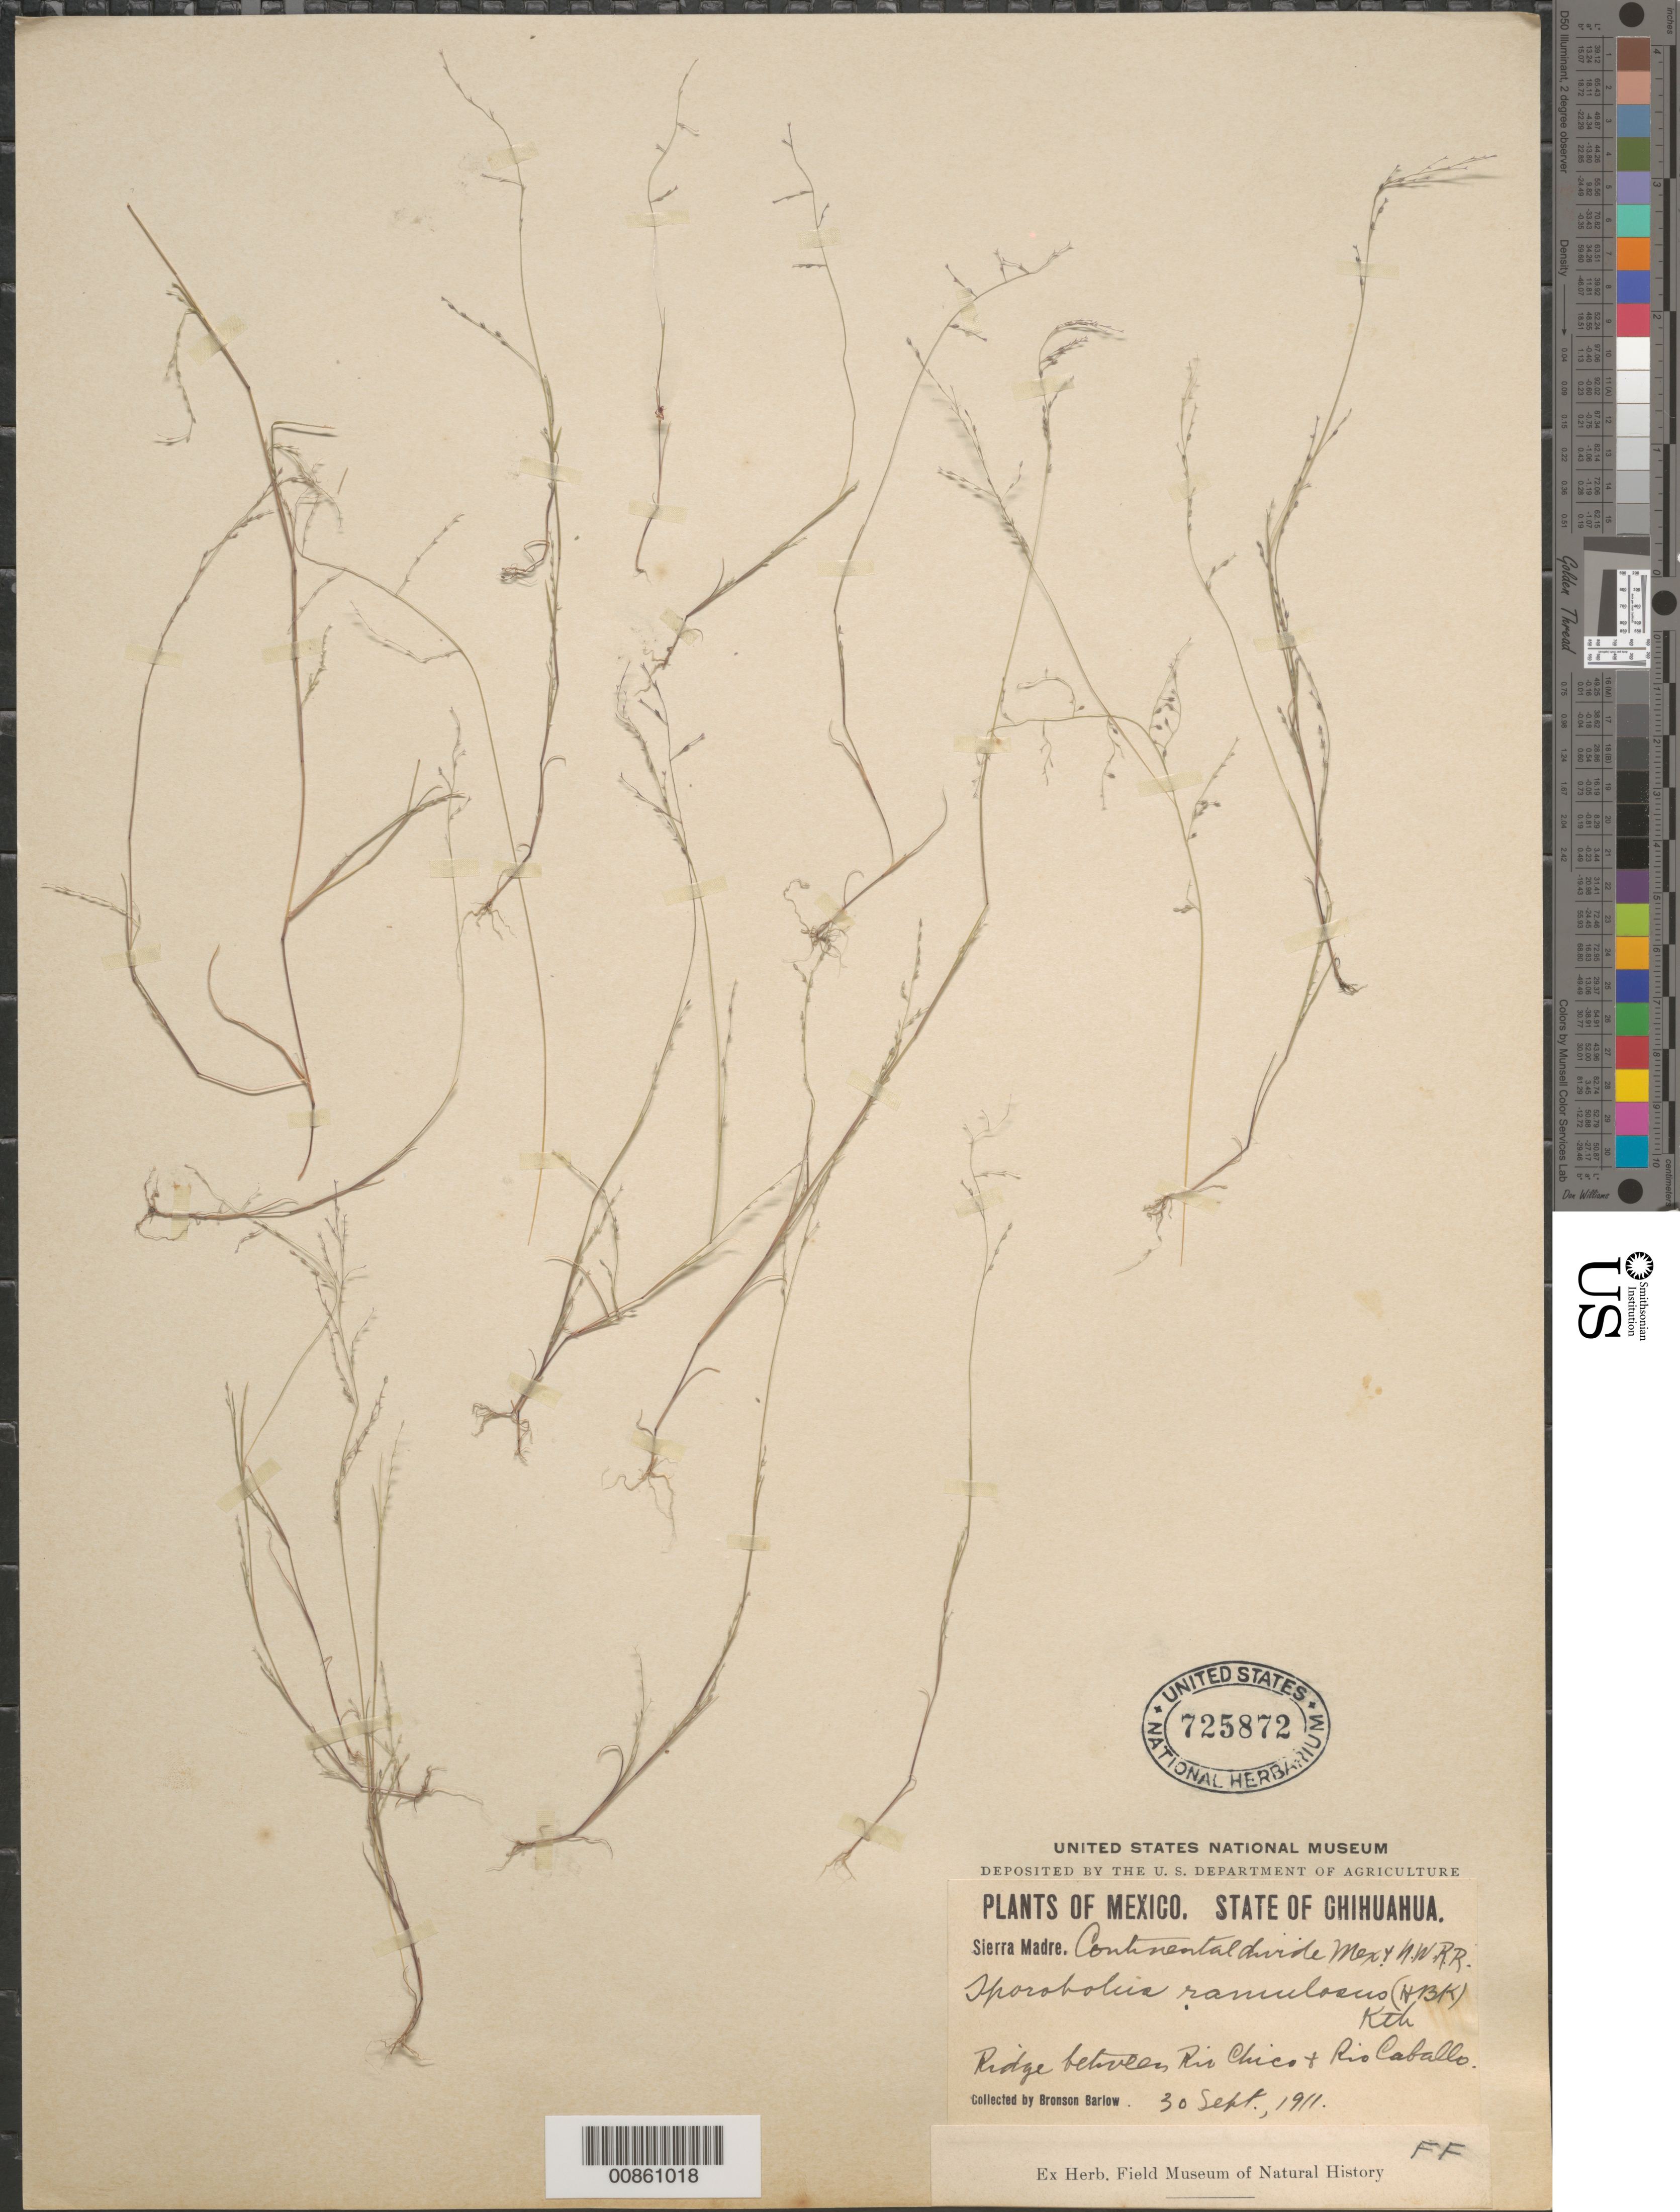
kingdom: Plantae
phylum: Tracheophyta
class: Liliopsida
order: Poales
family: Poaceae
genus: Muhlenbergia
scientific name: Muhlenbergia ramulosa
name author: (Kunth) Swallen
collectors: Barlow, B.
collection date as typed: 30 Sep 1911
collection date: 1911-09-30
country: Mexico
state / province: Chihuahua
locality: Ridge between Rio Chico and Rio Caballo, Chih.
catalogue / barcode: US 725872